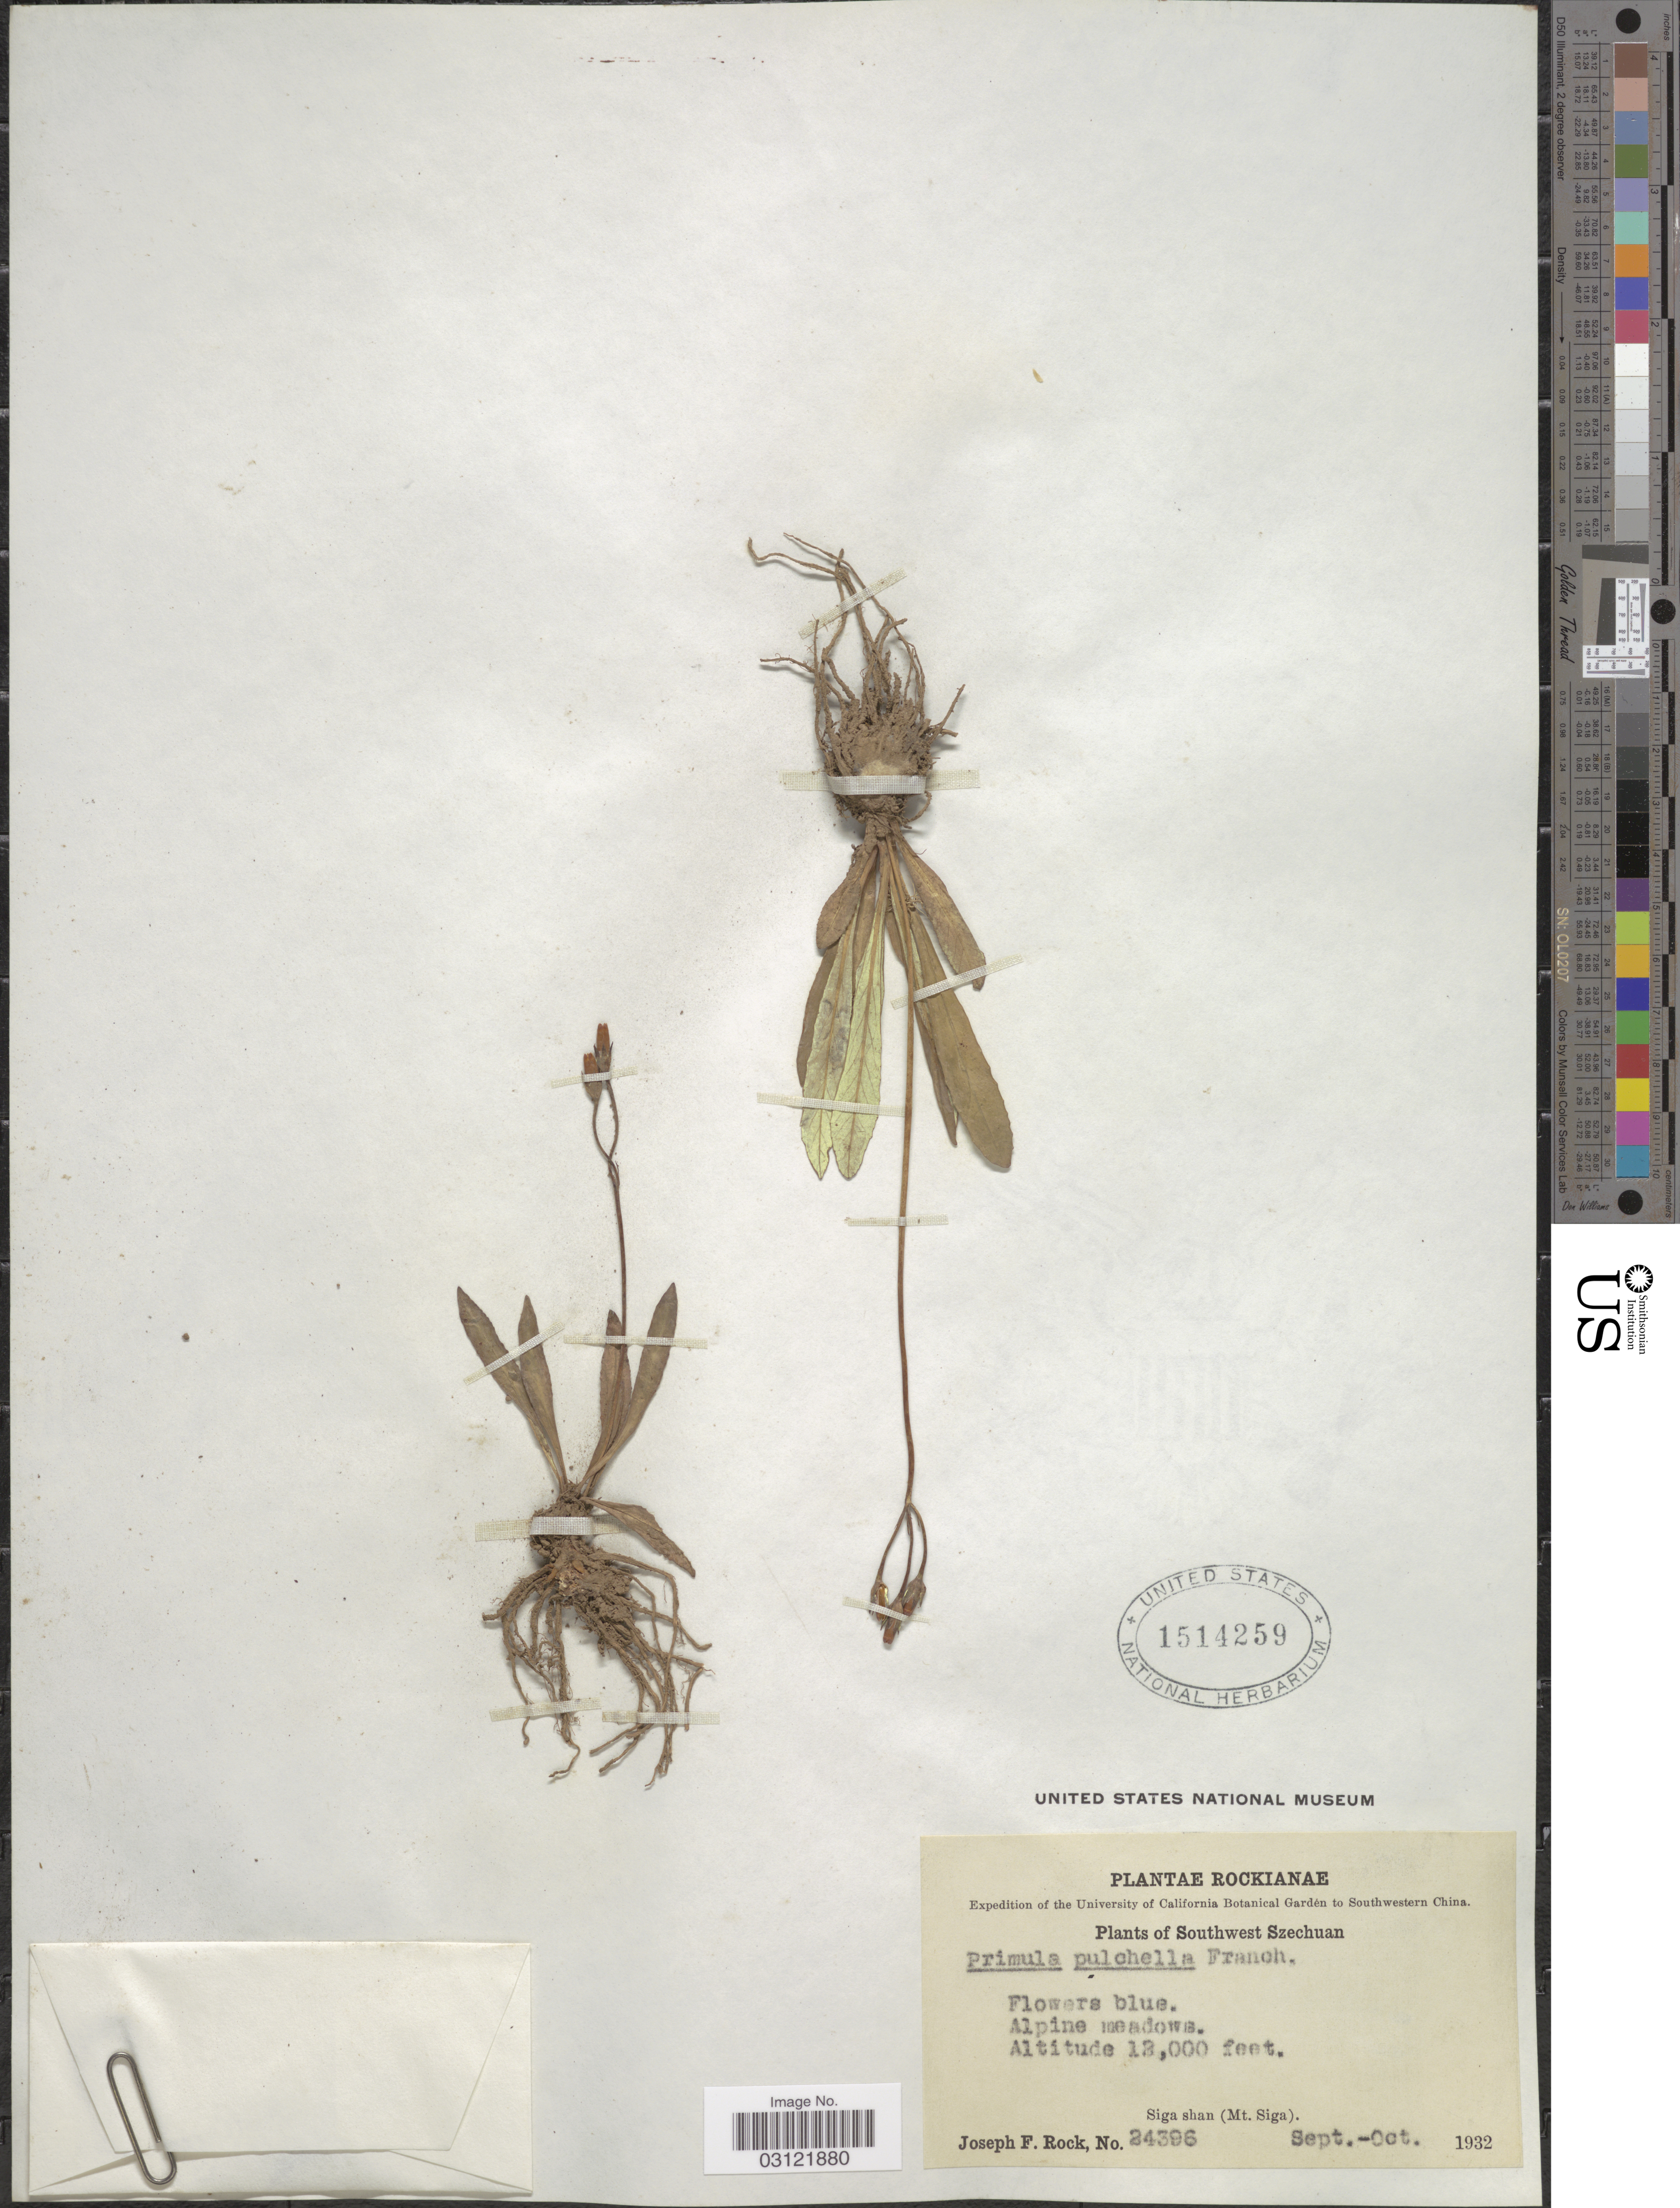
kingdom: Plantae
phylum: Tracheophyta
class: Magnoliopsida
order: Ericales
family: Primulaceae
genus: Primula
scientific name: Primula pulchella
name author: Franch.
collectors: J. F. Rock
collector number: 24396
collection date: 1932-09/1932-10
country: China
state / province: Sichuan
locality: Southwestern China. Alpine meadows. Southwest Szechuan. Siga shan (Mt. Siga).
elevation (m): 3658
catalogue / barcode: US 1514259